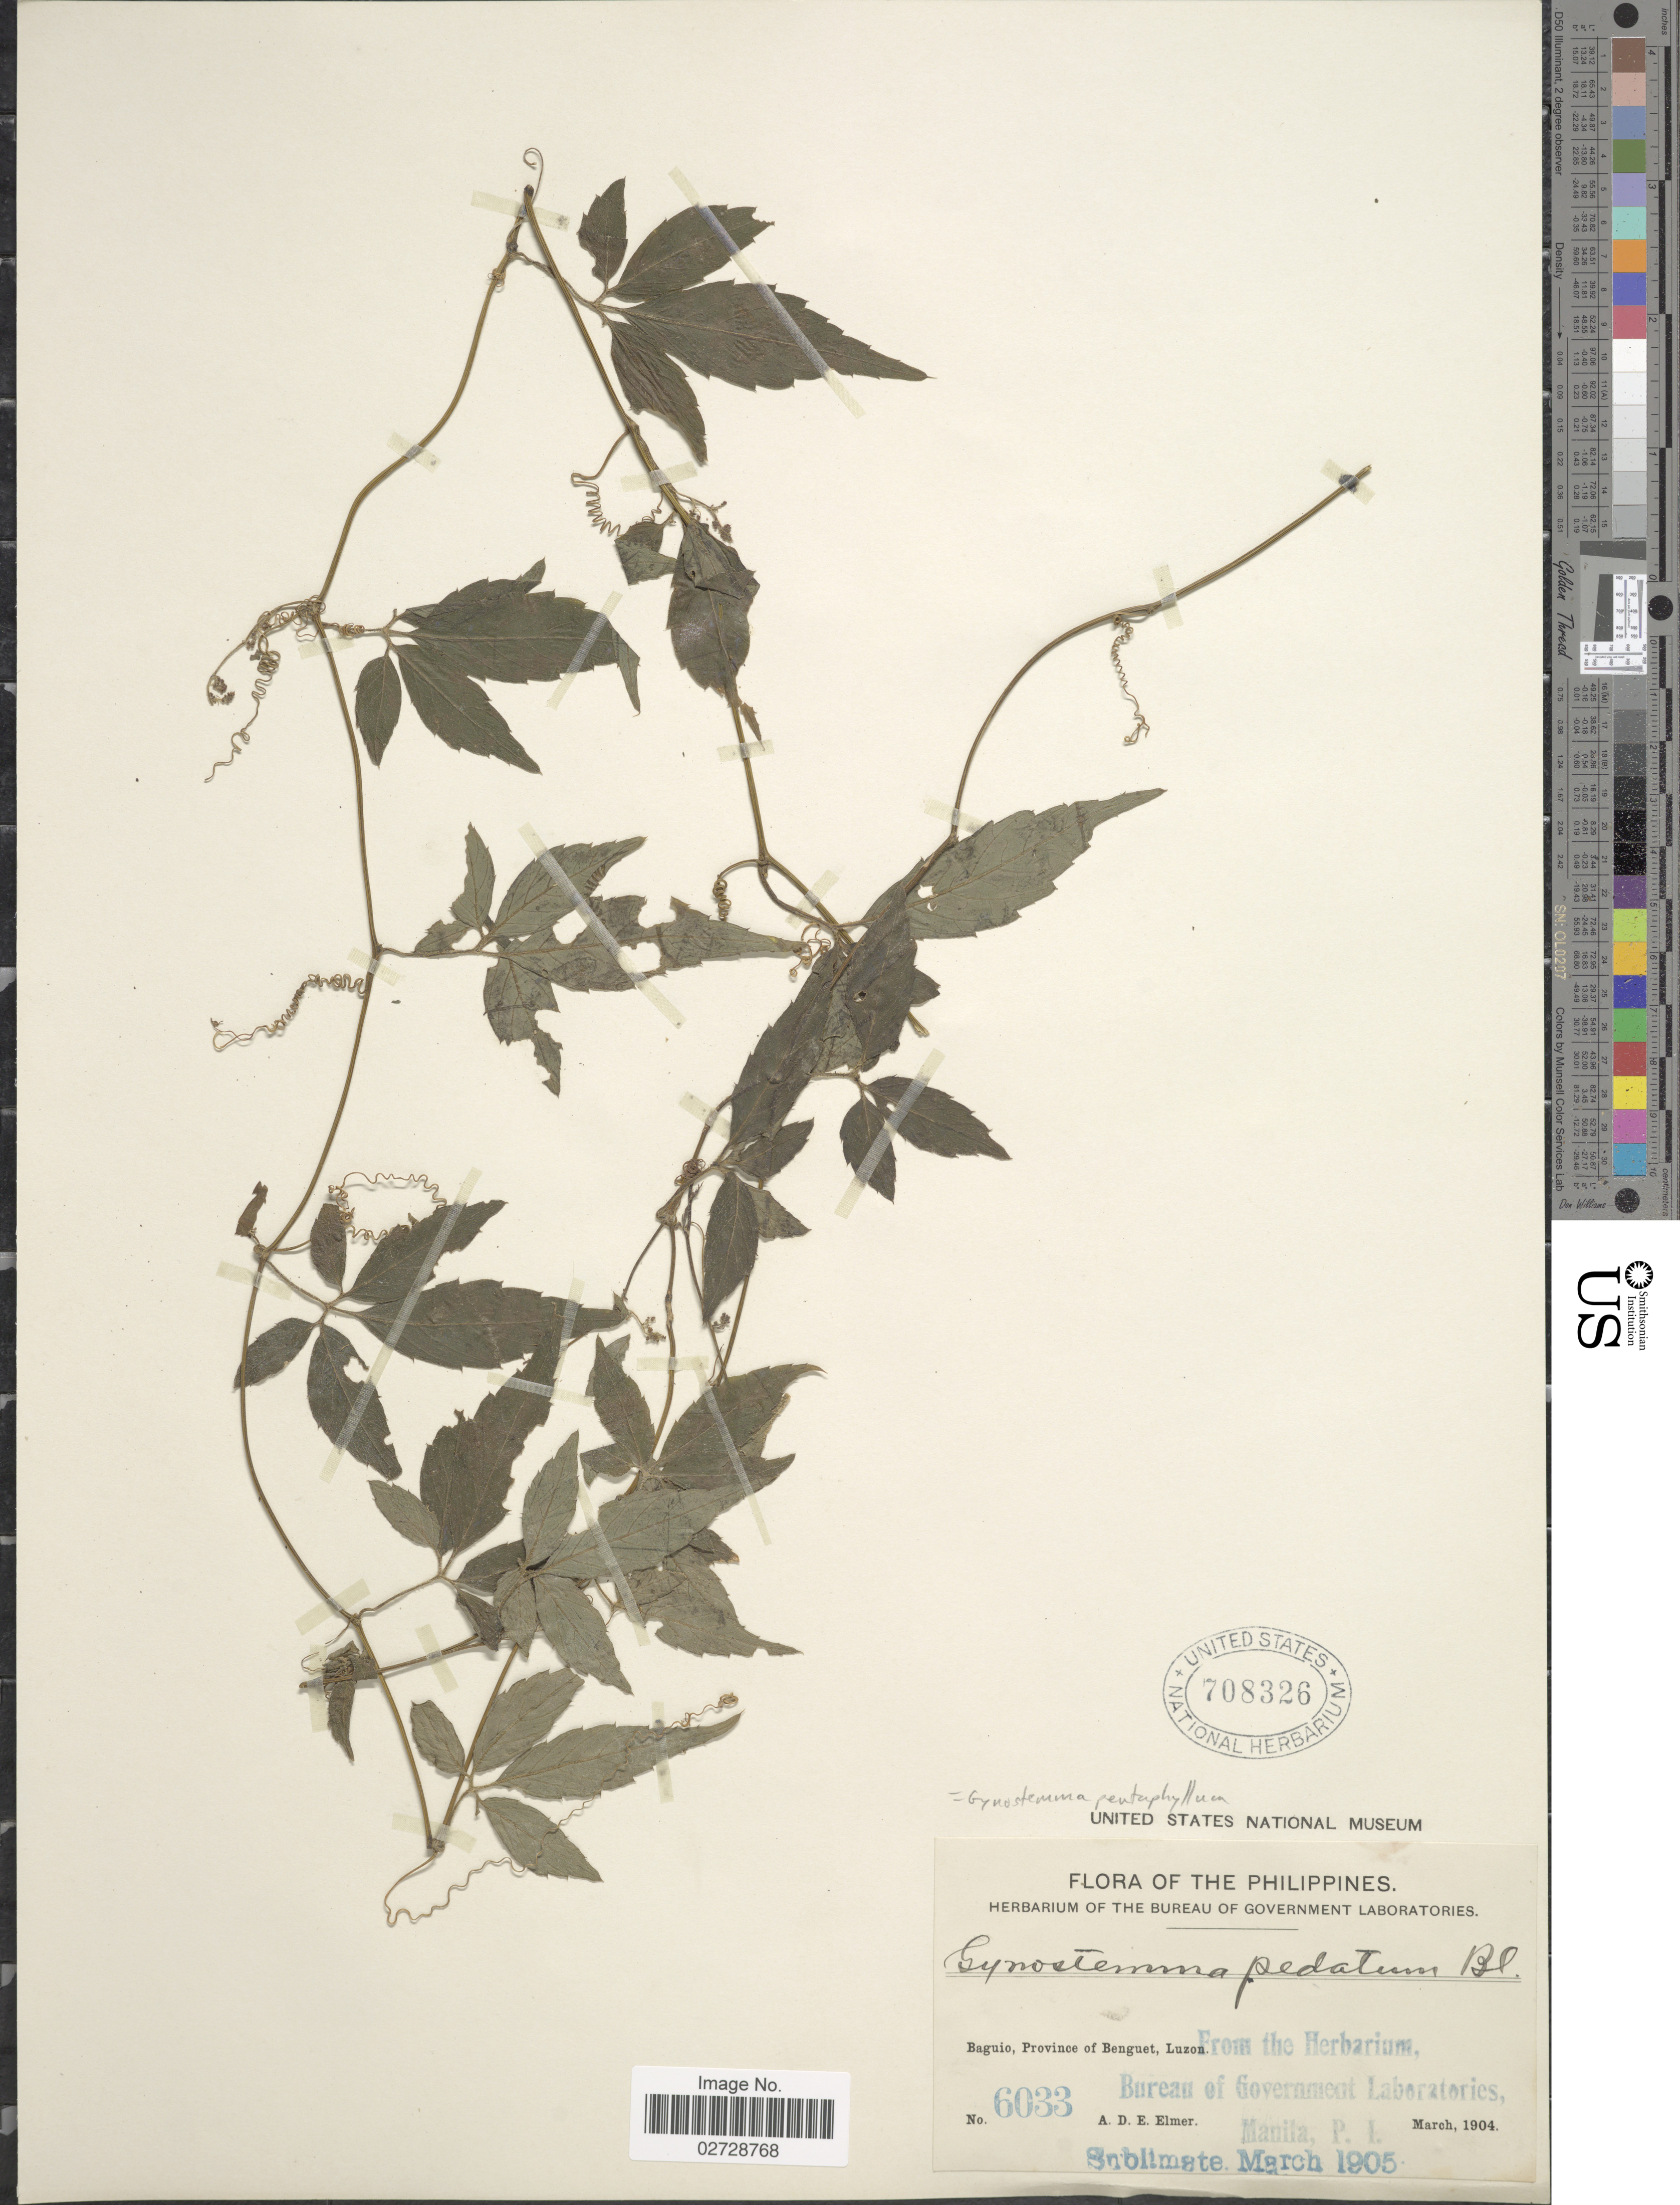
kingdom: Plantae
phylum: Tracheophyta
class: Magnoliopsida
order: Cucurbitales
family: Cucurbitaceae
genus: Gynostemma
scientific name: Gynostemma pentaphyllum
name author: (Thunb.) Makino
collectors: A. D. E. Elmer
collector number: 6033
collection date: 1904-03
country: Philippines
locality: Baguio, Province of Benguet, Luzon.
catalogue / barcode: US 708326